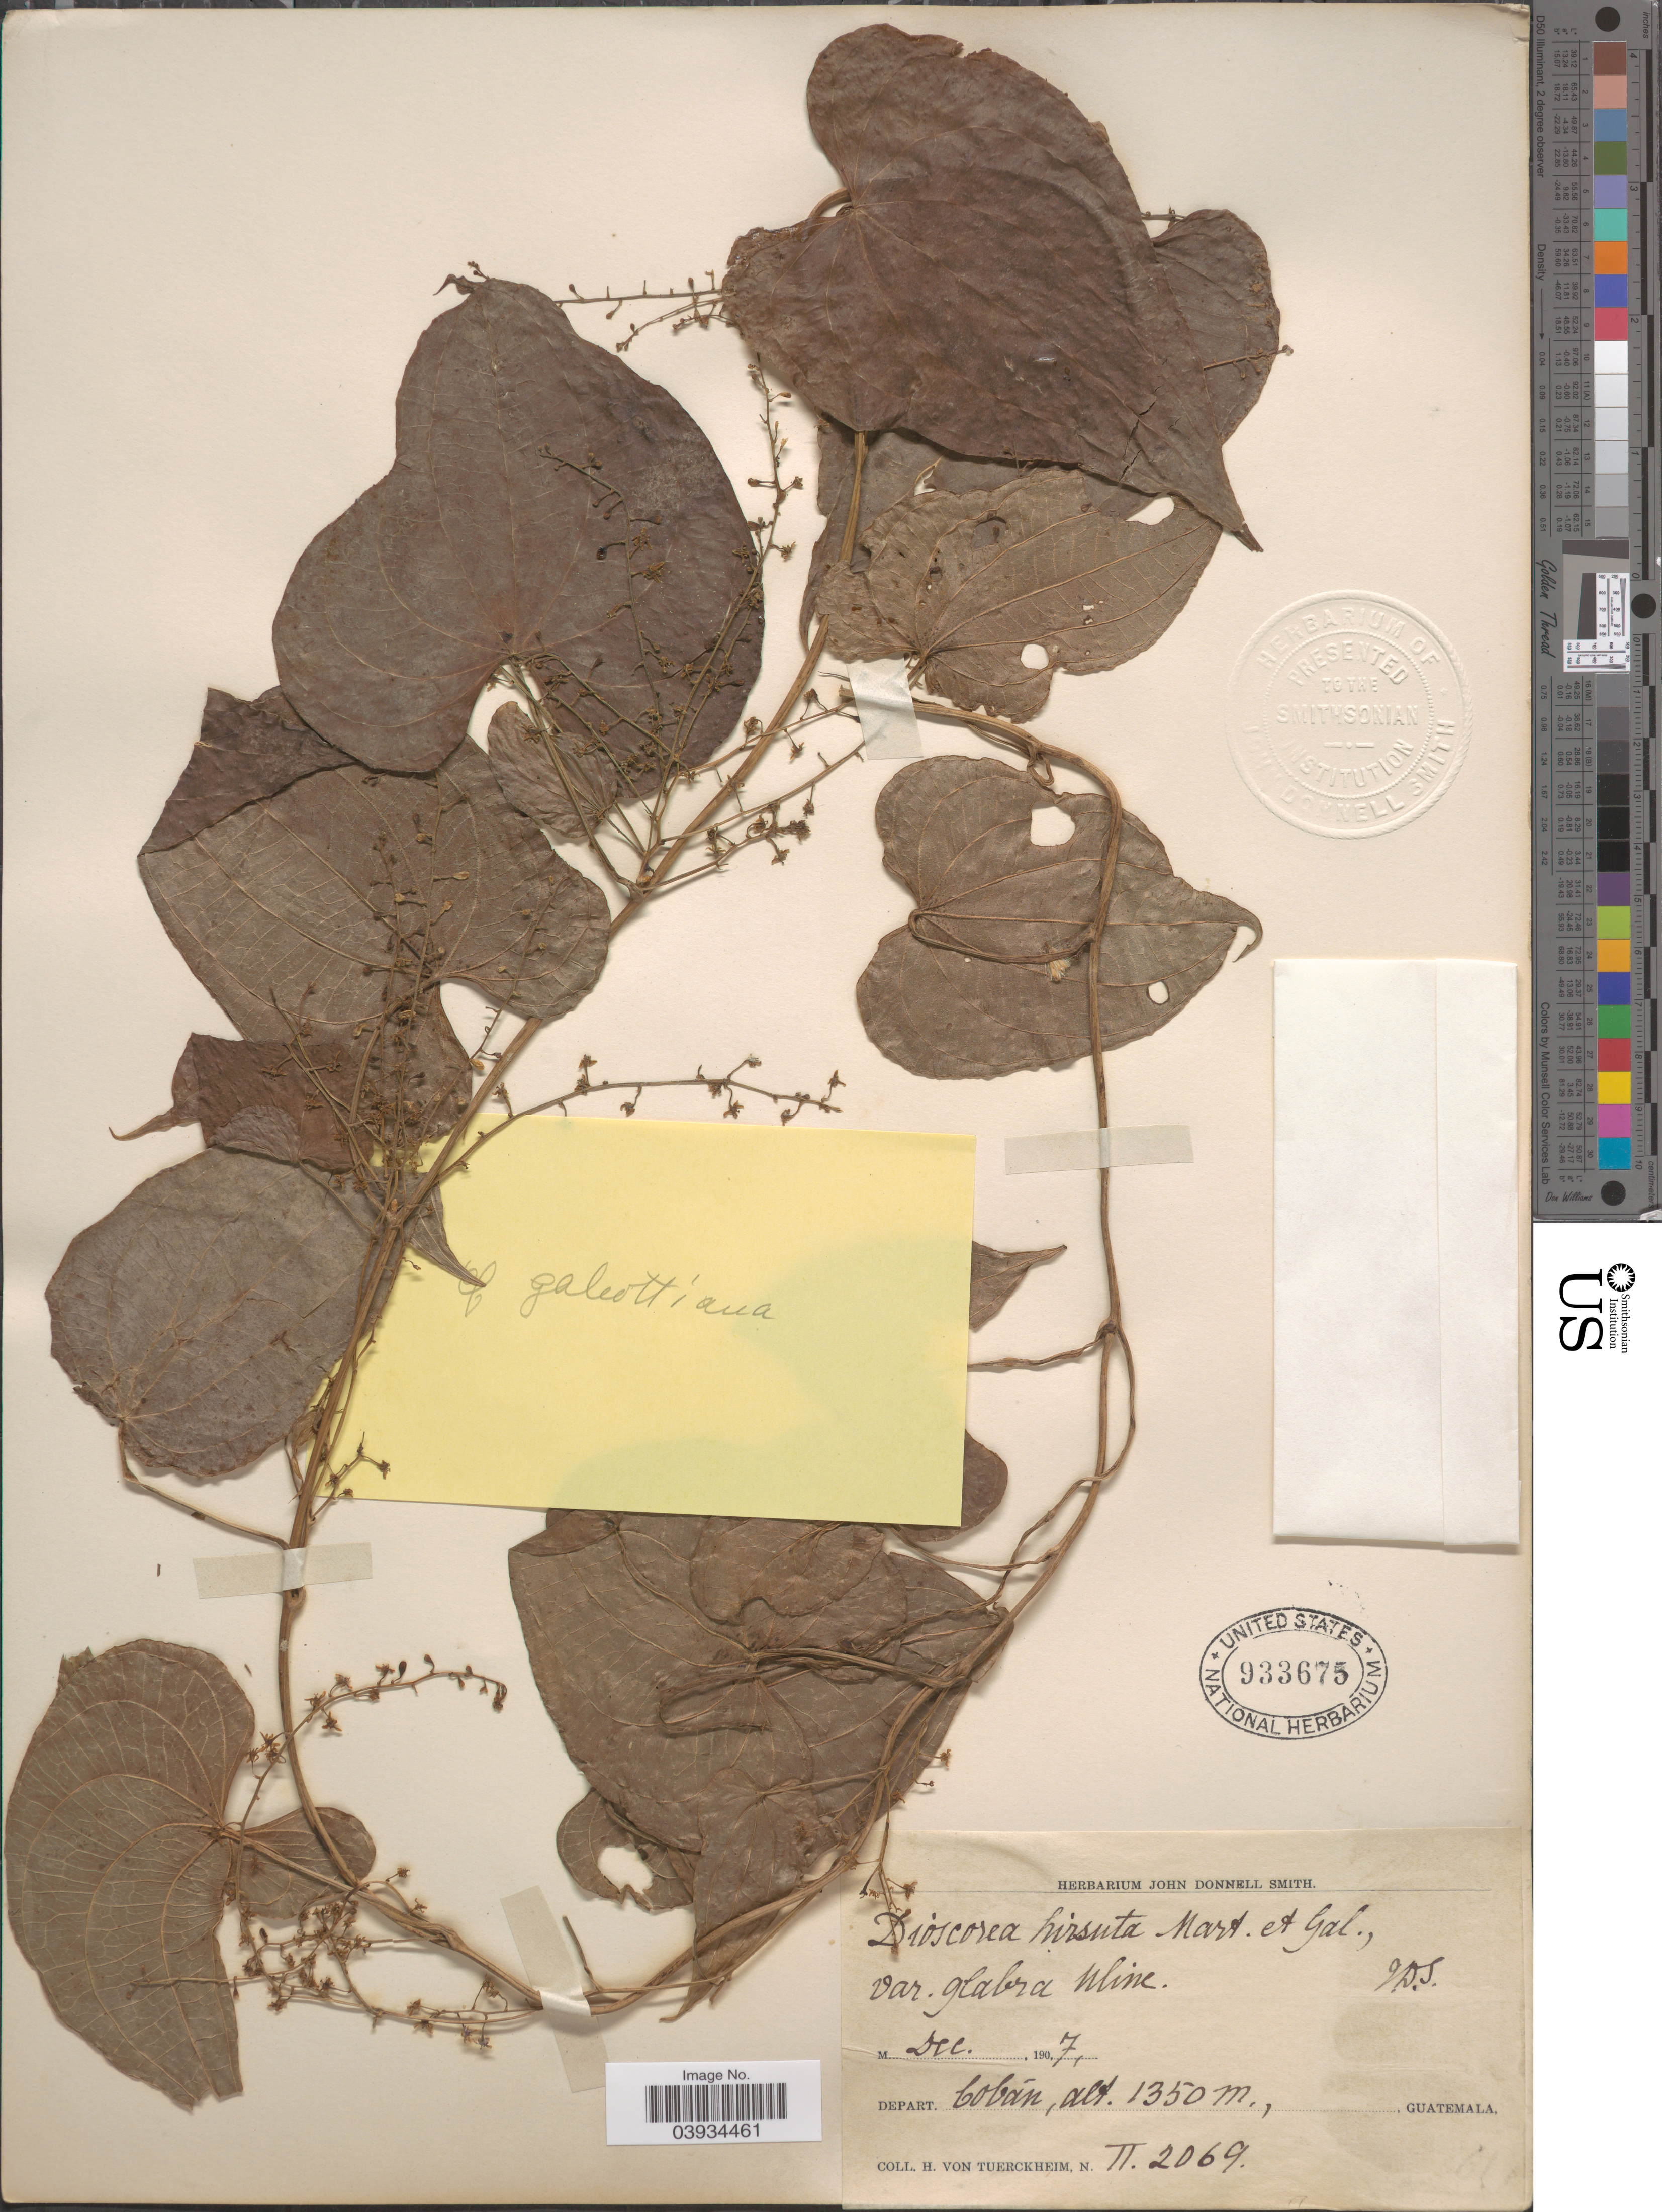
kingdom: Plantae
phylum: Tracheophyta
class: Liliopsida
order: Dioscoreales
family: Dioscoreaceae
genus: Dioscorea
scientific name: Dioscorea convolvulacea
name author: Schltdl. & Cham.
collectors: H. von Türckheim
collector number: II2069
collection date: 1907-12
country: Guatemala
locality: Depart. Cobán.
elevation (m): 1350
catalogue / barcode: US 933675